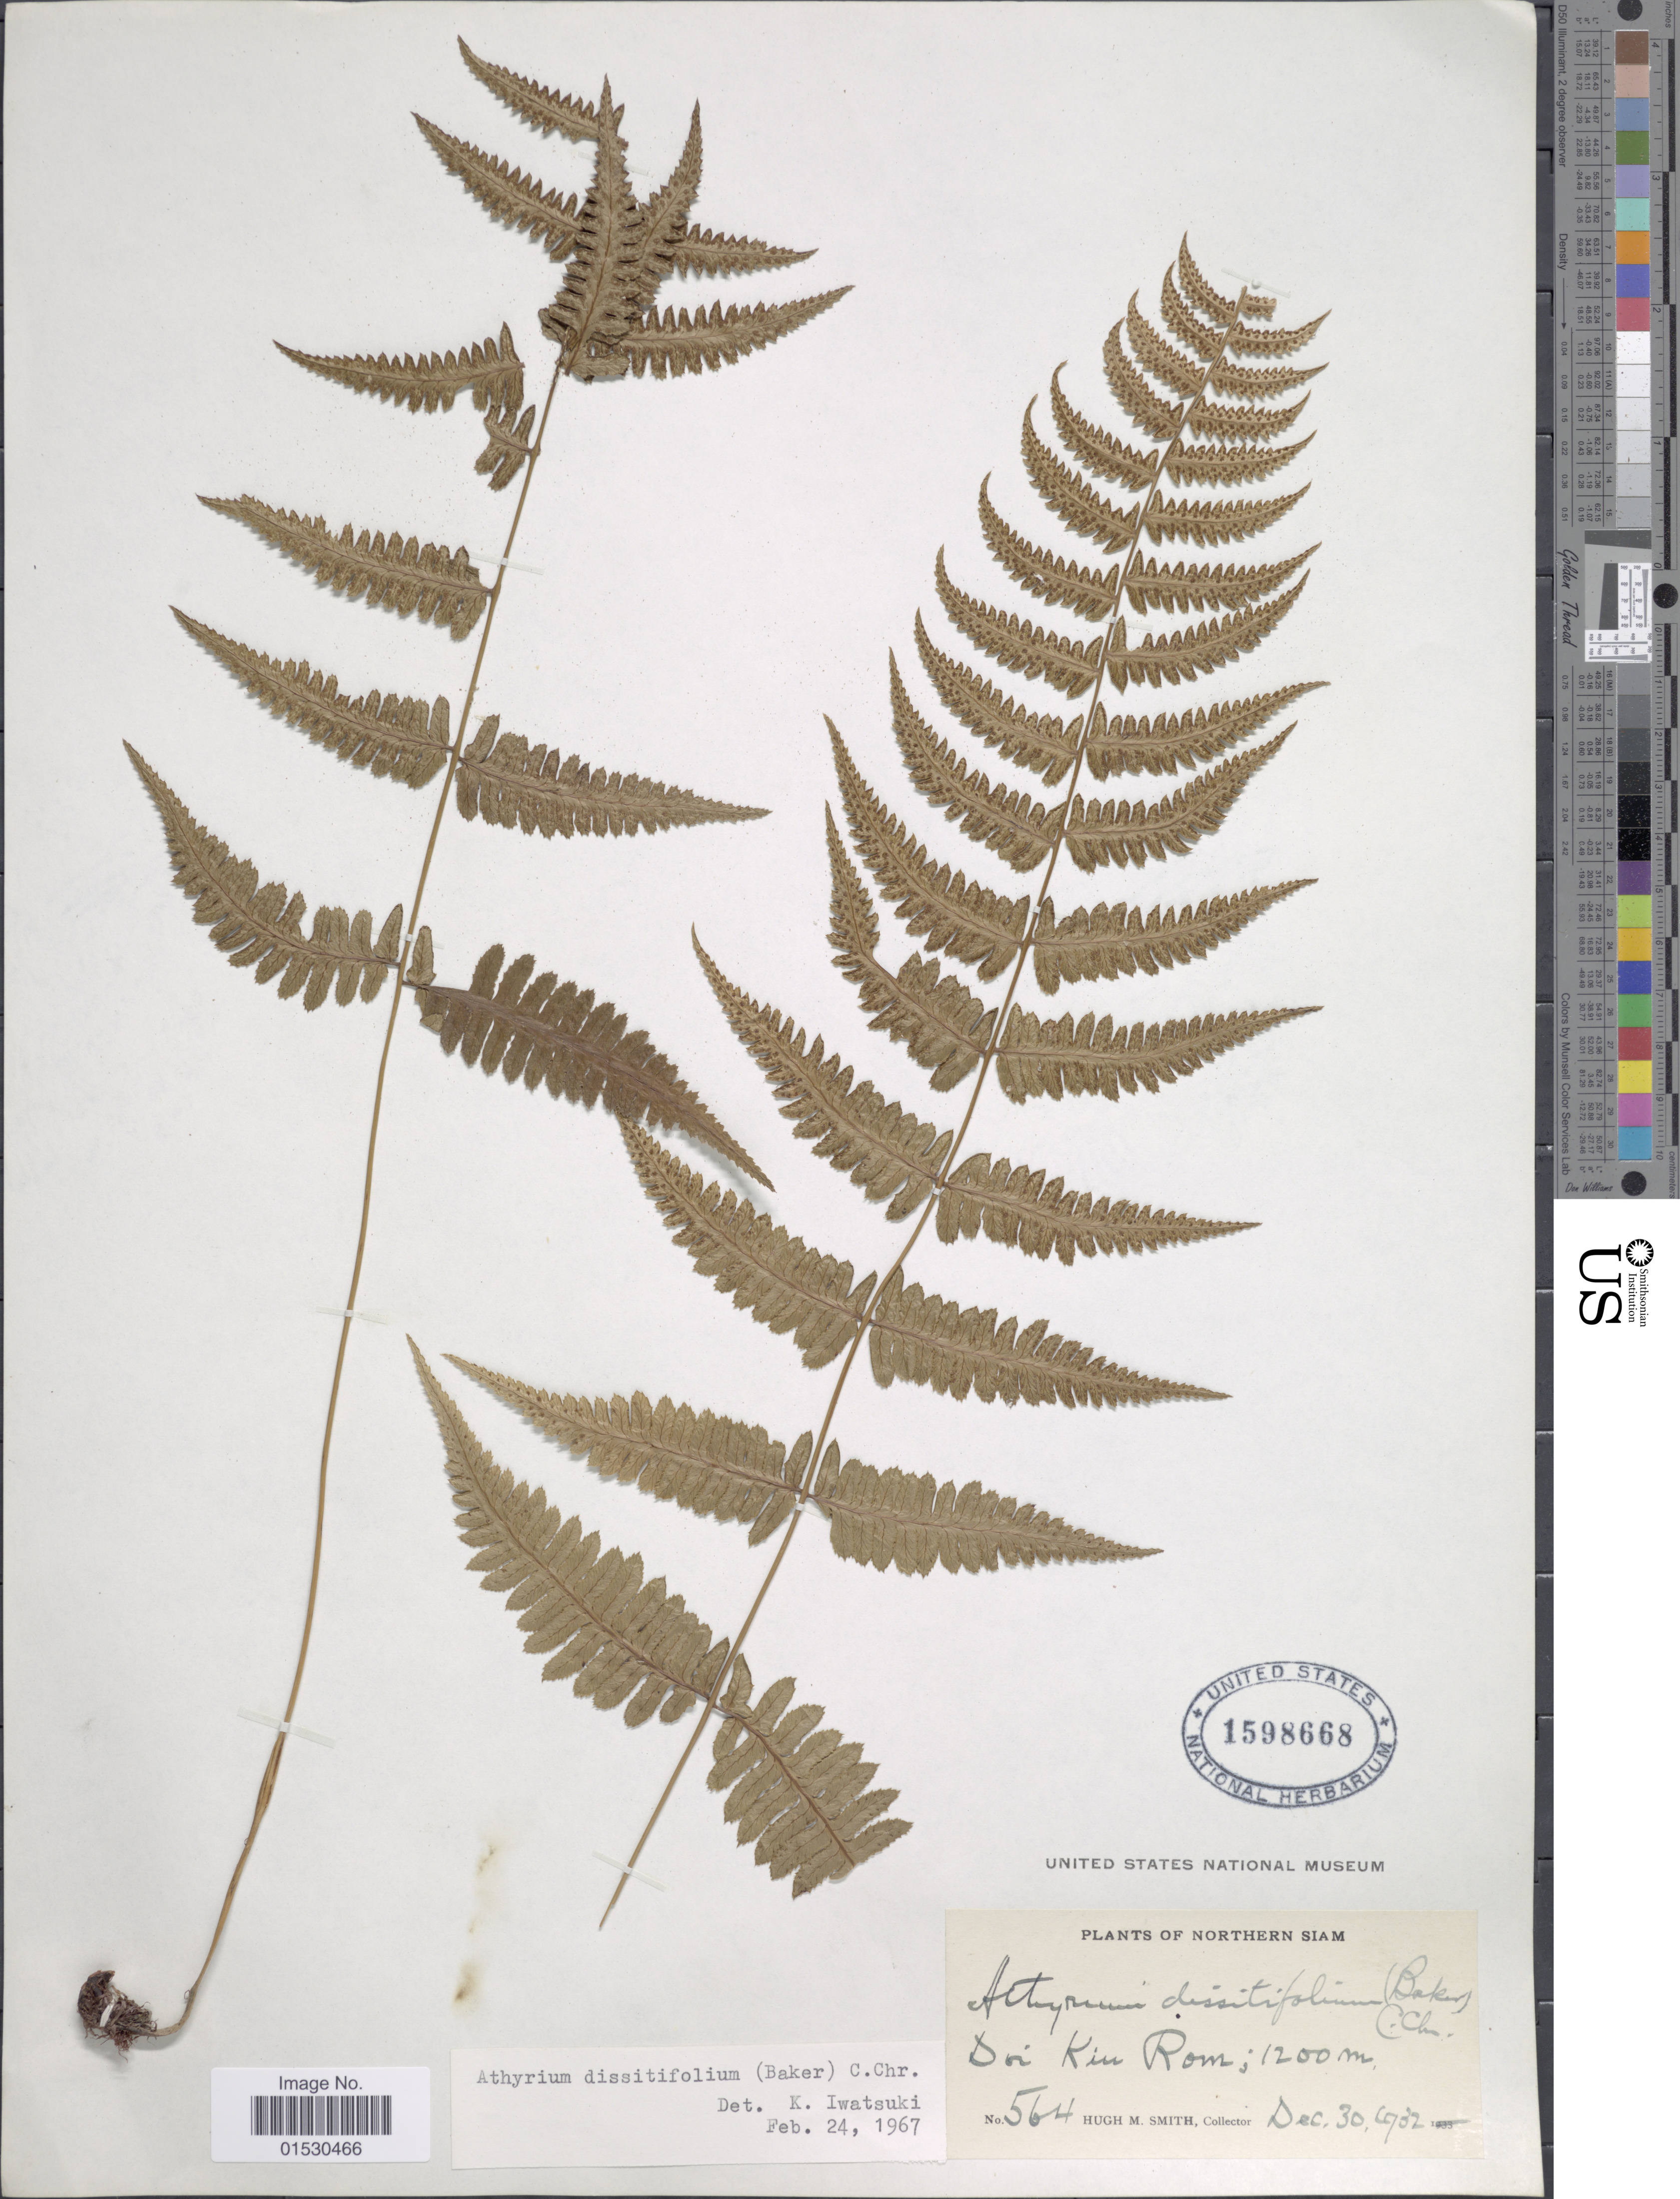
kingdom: Plantae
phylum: Tracheophyta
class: Polypodiopsida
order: Polypodiales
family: Athyriaceae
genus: Athyrium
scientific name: Athyrium dissitifolium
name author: (Baker) C. Chr.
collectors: H. M. Smith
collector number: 564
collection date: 1932-12-30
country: Thailand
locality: Northern Siam, Doi Kin Rom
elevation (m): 1200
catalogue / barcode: US 1598668